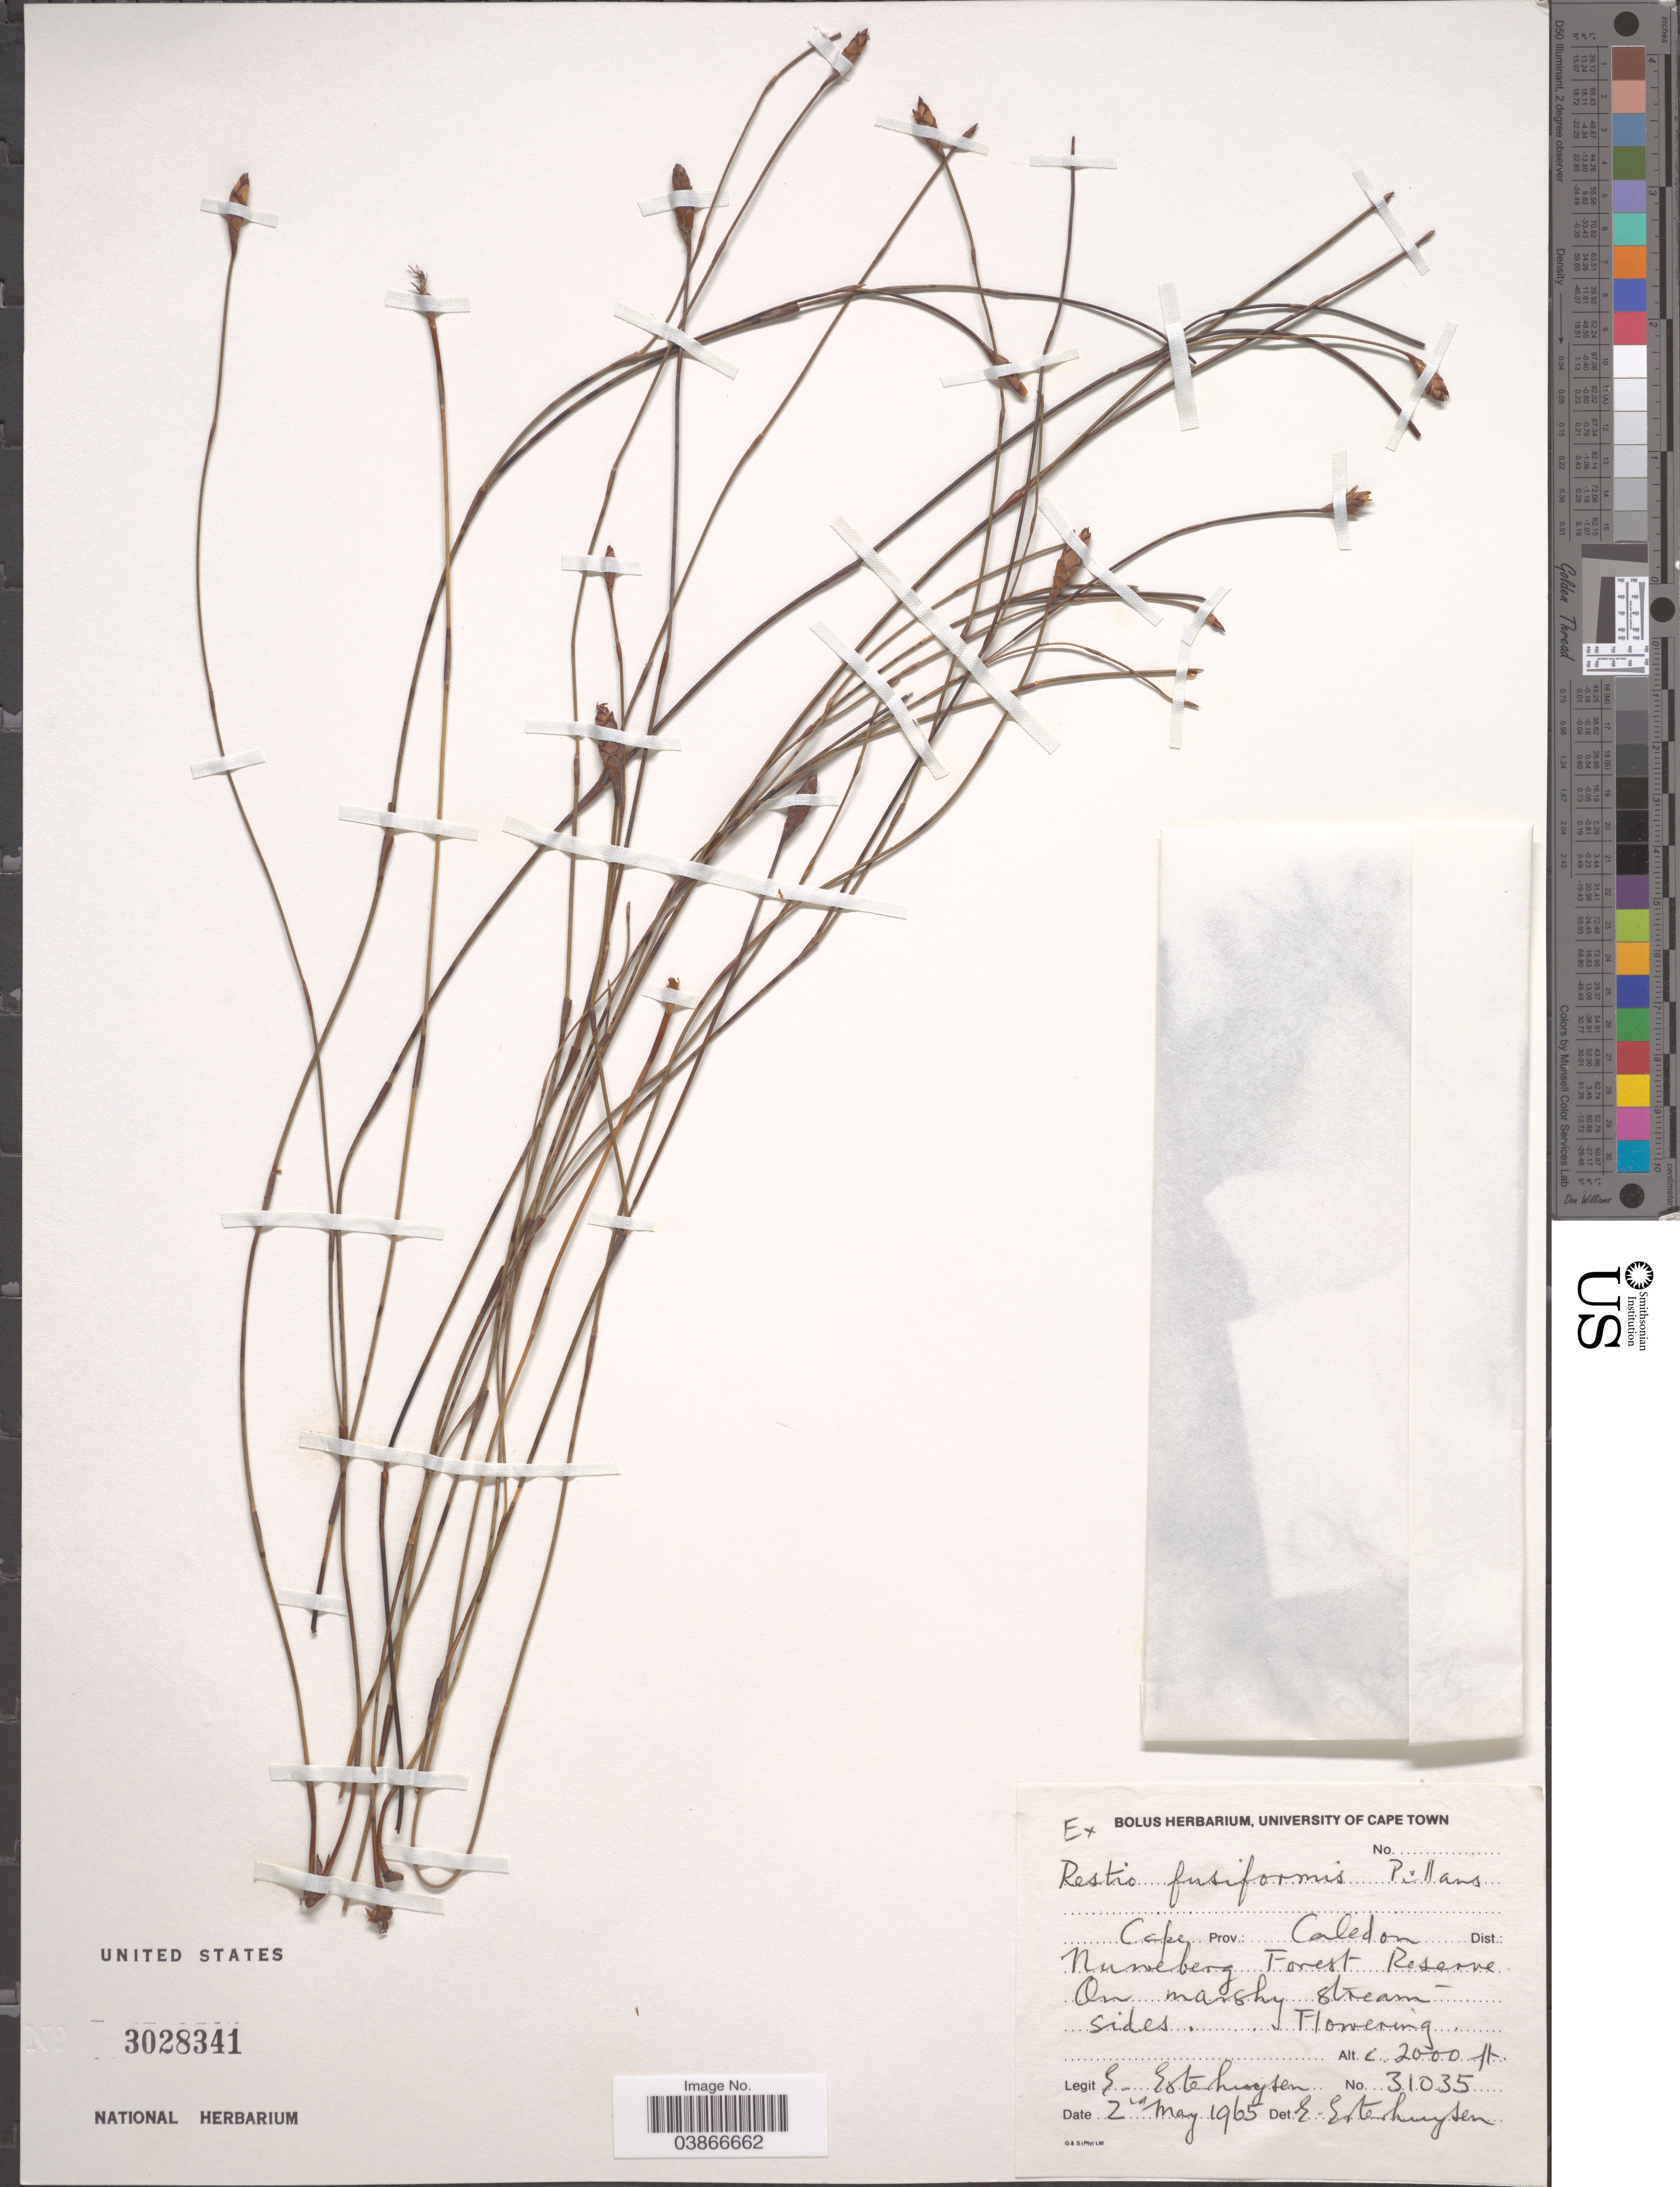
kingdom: Plantae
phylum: Tracheophyta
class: Liliopsida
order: Poales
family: Restionaceae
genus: Restio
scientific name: Restio fusiformis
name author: Pillans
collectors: E. E. Esterhuysen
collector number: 31035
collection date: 1965-05-02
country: South Africa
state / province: Western Cape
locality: Caledon Dist.: Nuweberg Forest Reserve.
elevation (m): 610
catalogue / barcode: US 3028341